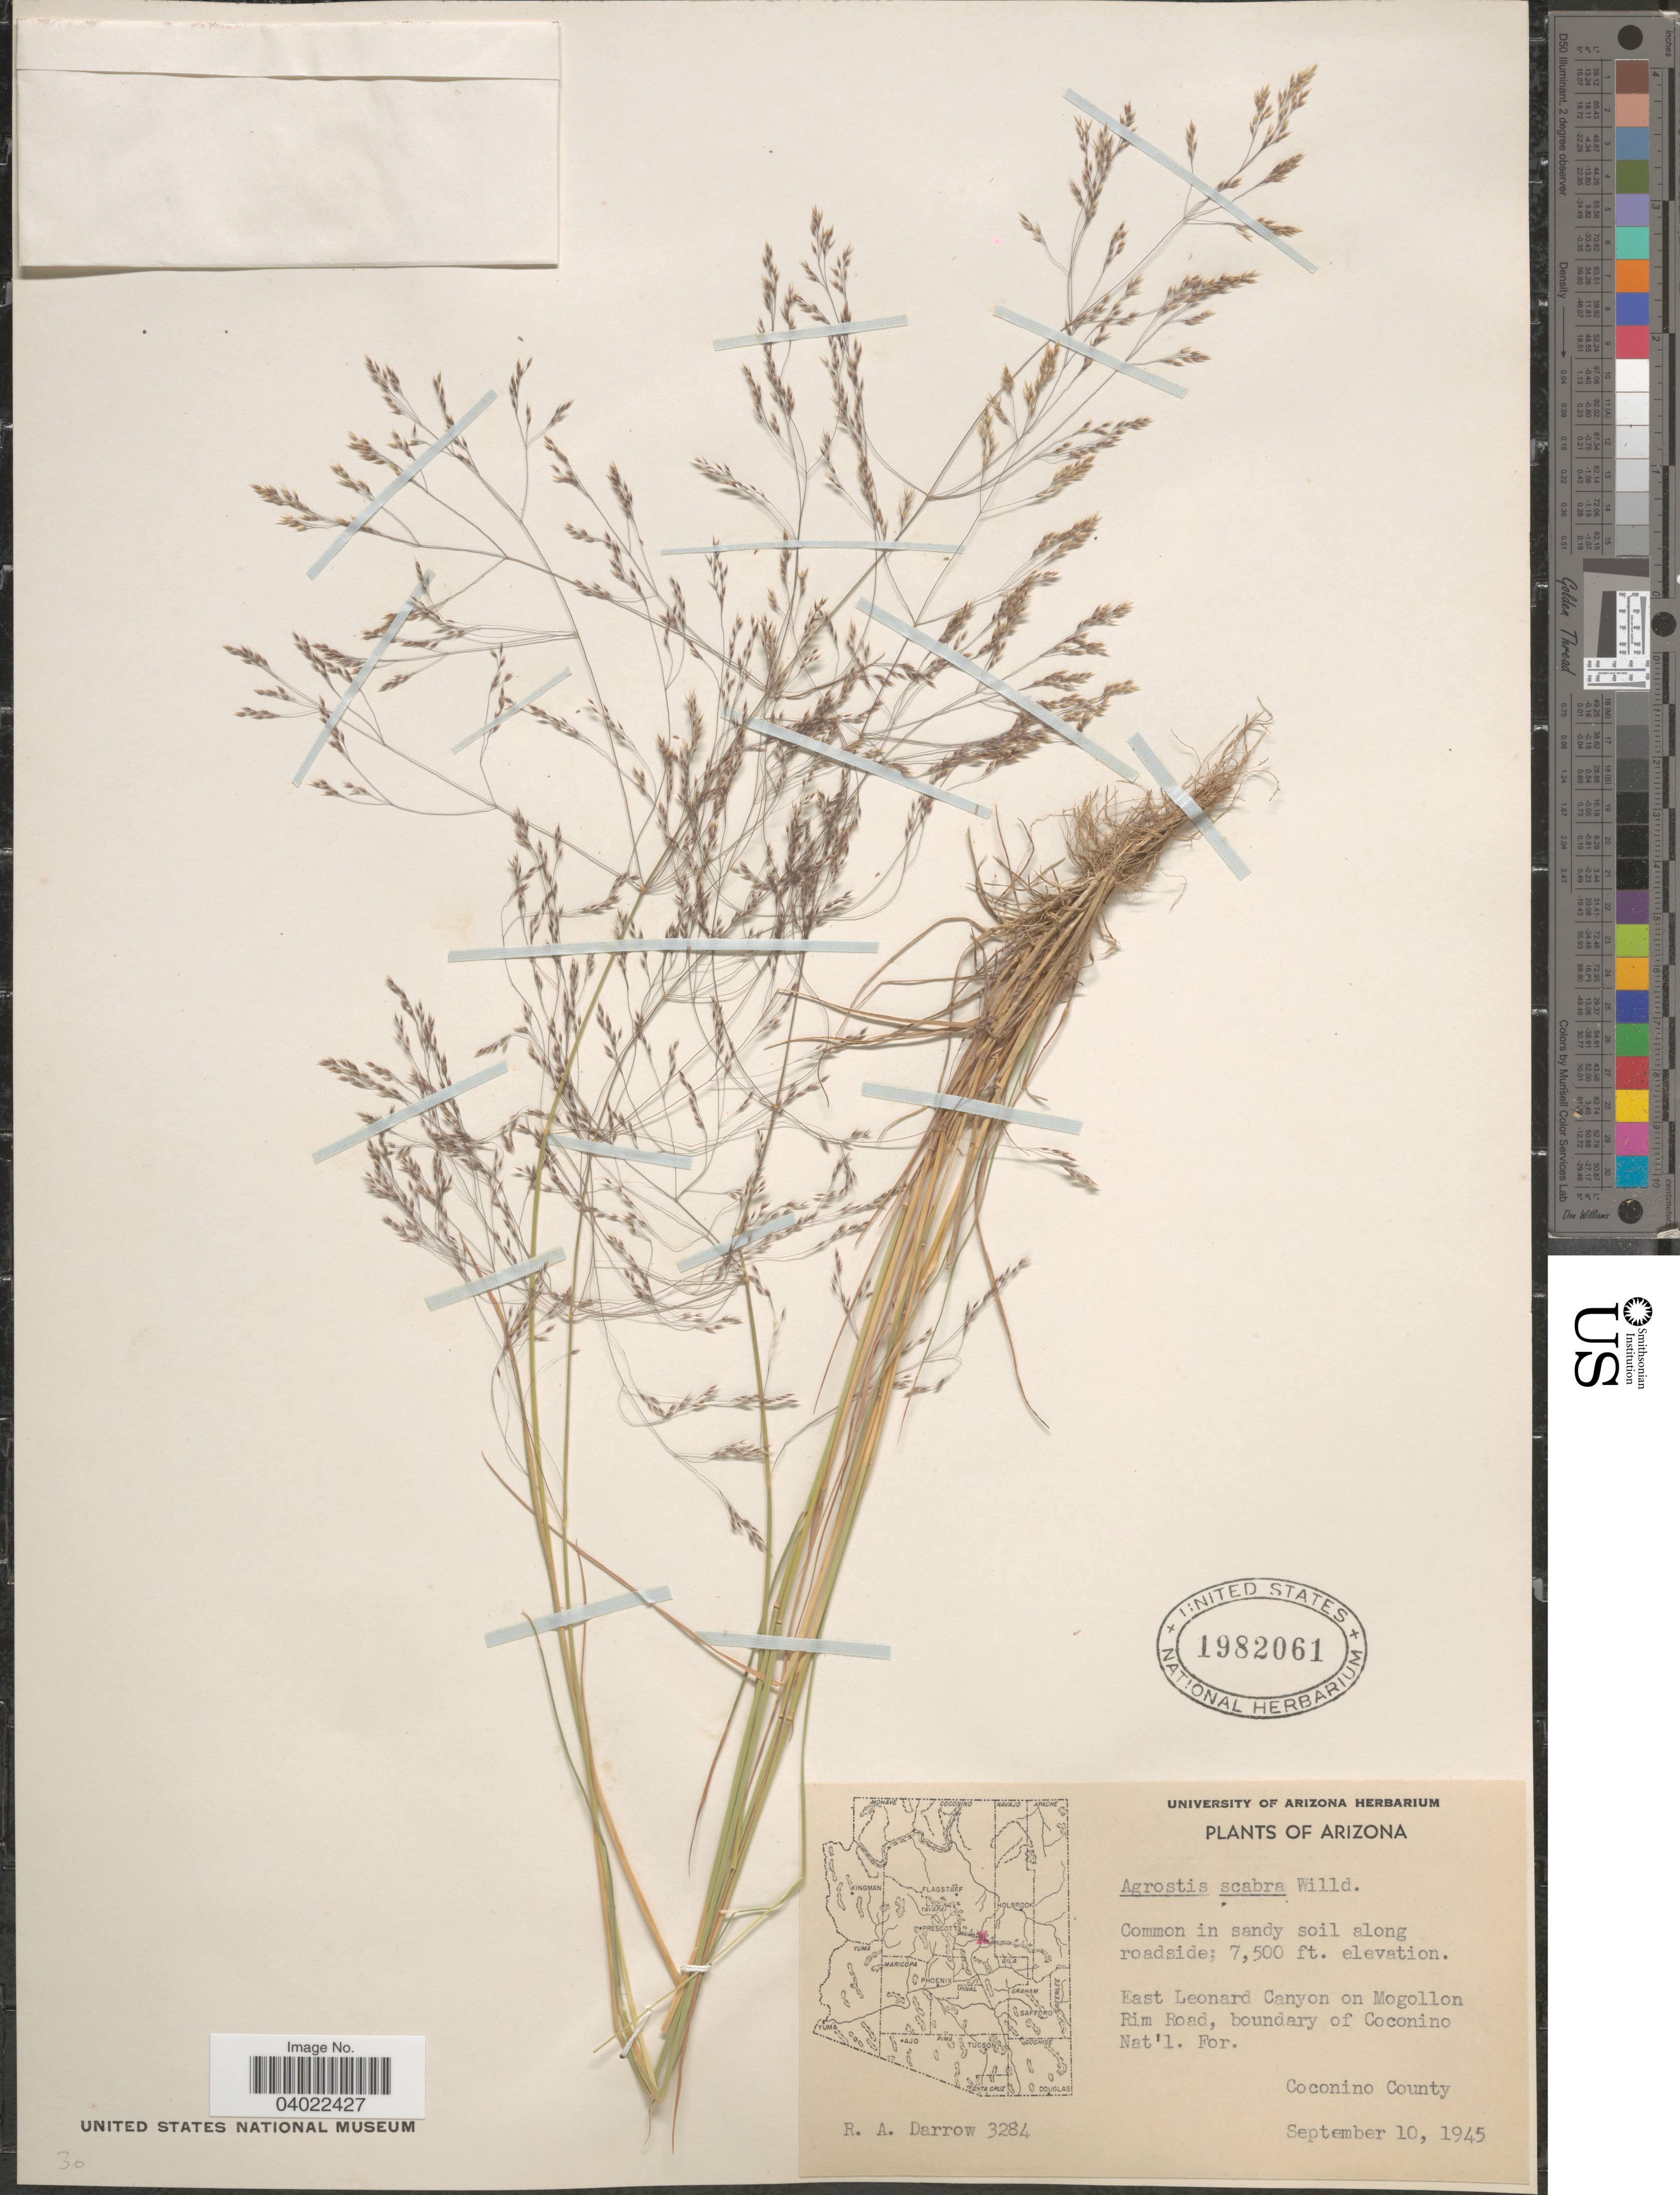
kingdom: Plantae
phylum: Tracheophyta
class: Liliopsida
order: Poales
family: Poaceae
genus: Agrostis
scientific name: Agrostis scabra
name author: Willd.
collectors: R. A. Darrow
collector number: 3284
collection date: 1945-09-10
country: United States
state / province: Arizona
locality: East Leonard Canyon on Mogollon Rim Road, boundary of Coconino Nat'l. For. Coconino County.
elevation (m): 2286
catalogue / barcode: US 1982061